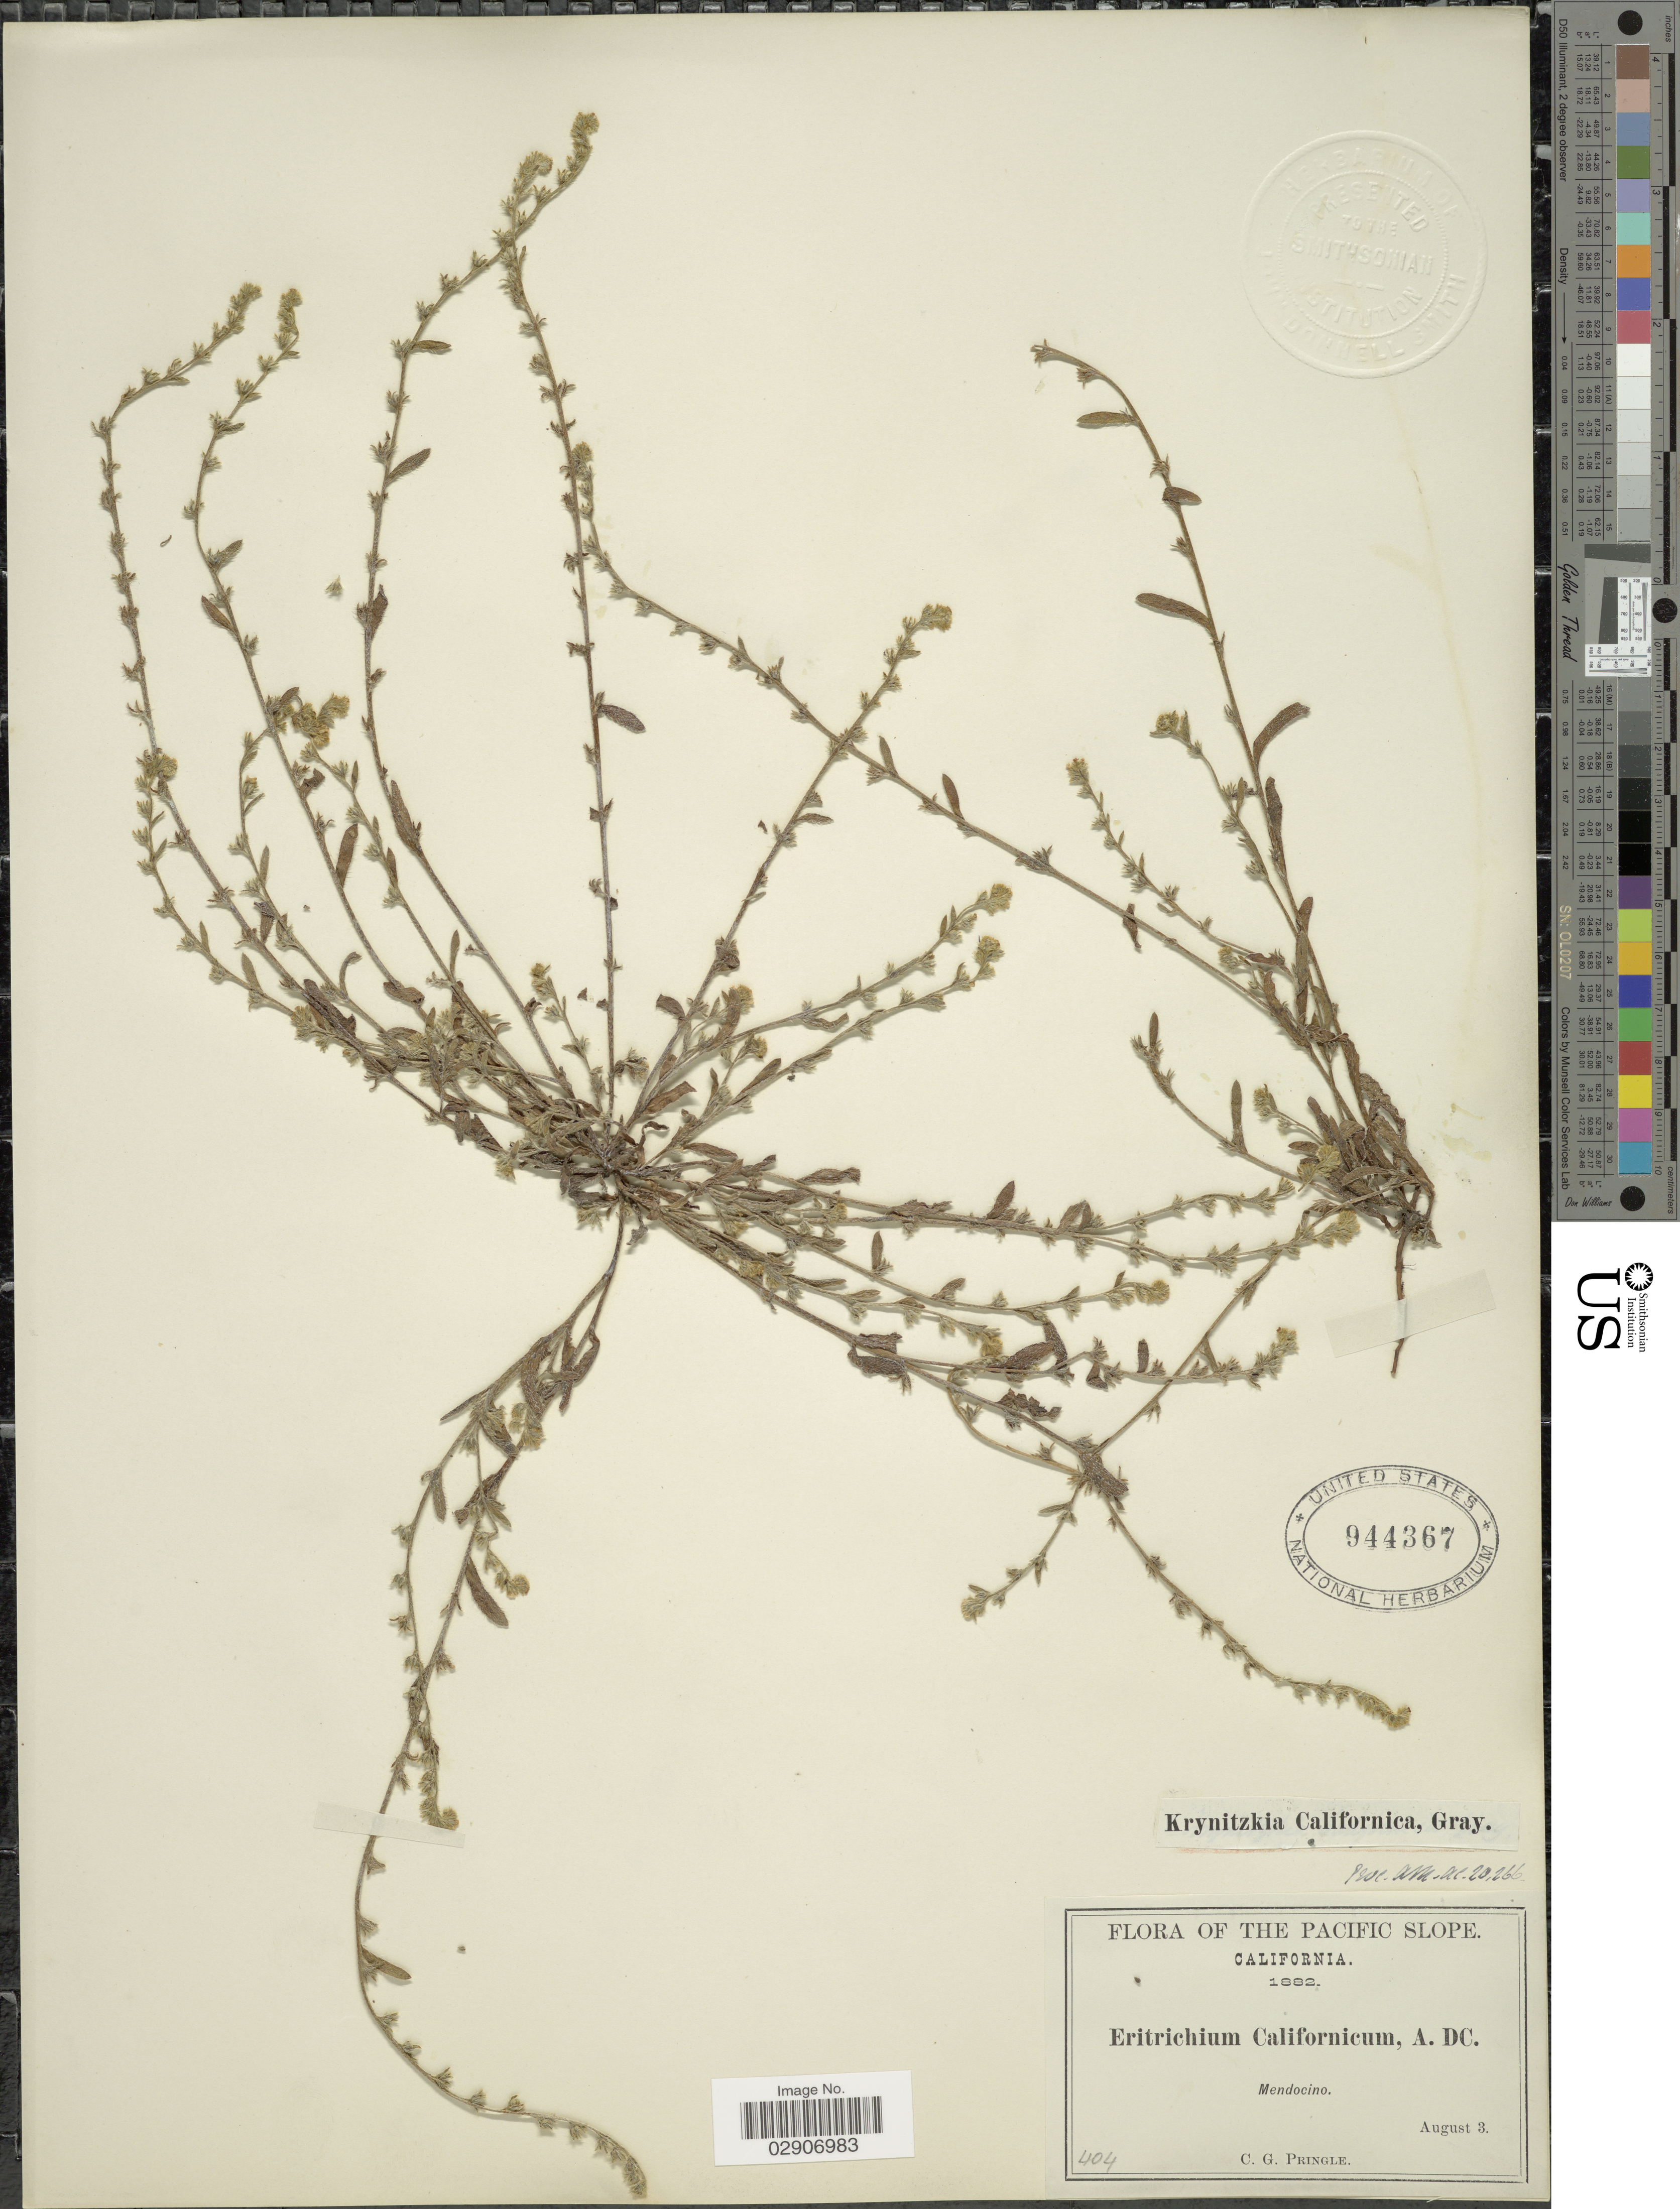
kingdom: Plantae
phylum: Tracheophyta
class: Magnoliopsida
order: Boraginales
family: Boraginaceae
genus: Plagiobothrys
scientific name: Plagiobothrys scouleri var. scouleri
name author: (Hook. & Arn.) I.M. Johnst.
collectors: C. G. Pringle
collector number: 404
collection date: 1882-08-03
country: United States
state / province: California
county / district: Mendocino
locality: The Pacific Slope. Mendocino.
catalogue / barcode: US 944367